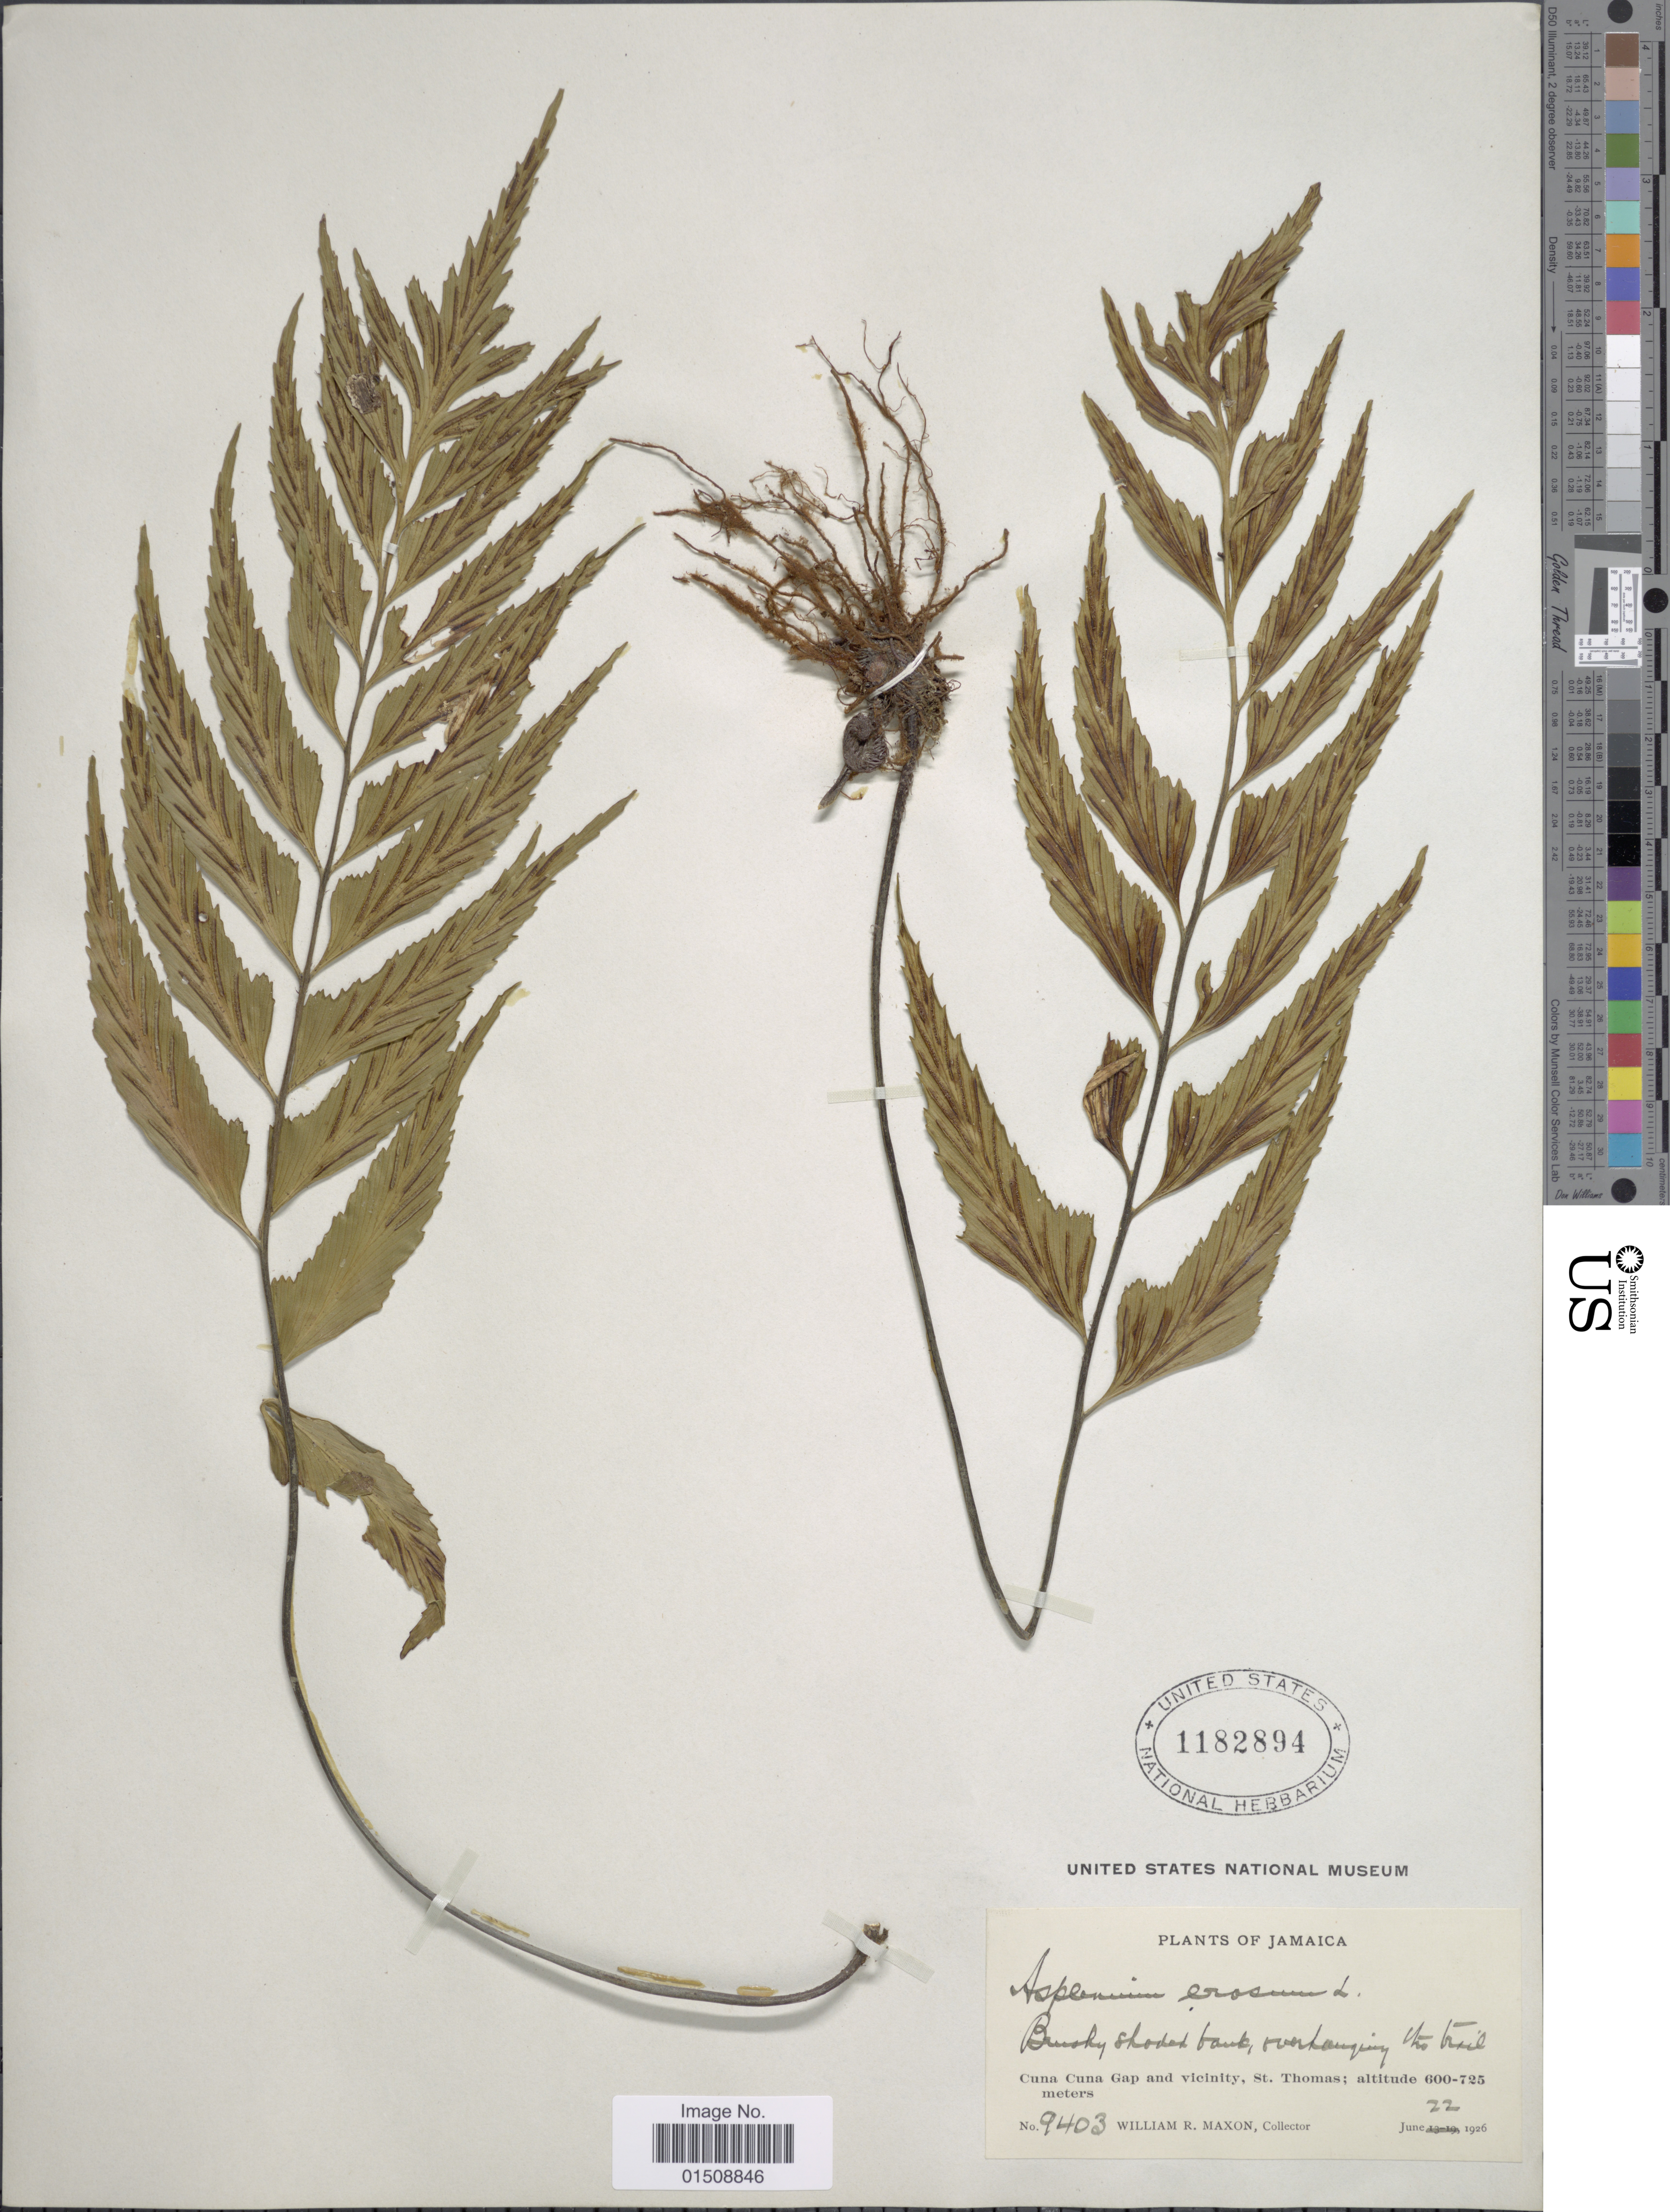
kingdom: Plantae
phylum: Tracheophyta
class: Polypodiopsida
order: Polypodiales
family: Aspleniaceae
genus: Asplenium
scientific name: Asplenium erosum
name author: L.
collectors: W. R. Maxon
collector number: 9403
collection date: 1926-06-22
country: Jamaica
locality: Cuna Cuna Gap and vicinity, St. Thomas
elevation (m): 600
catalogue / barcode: US 1182894